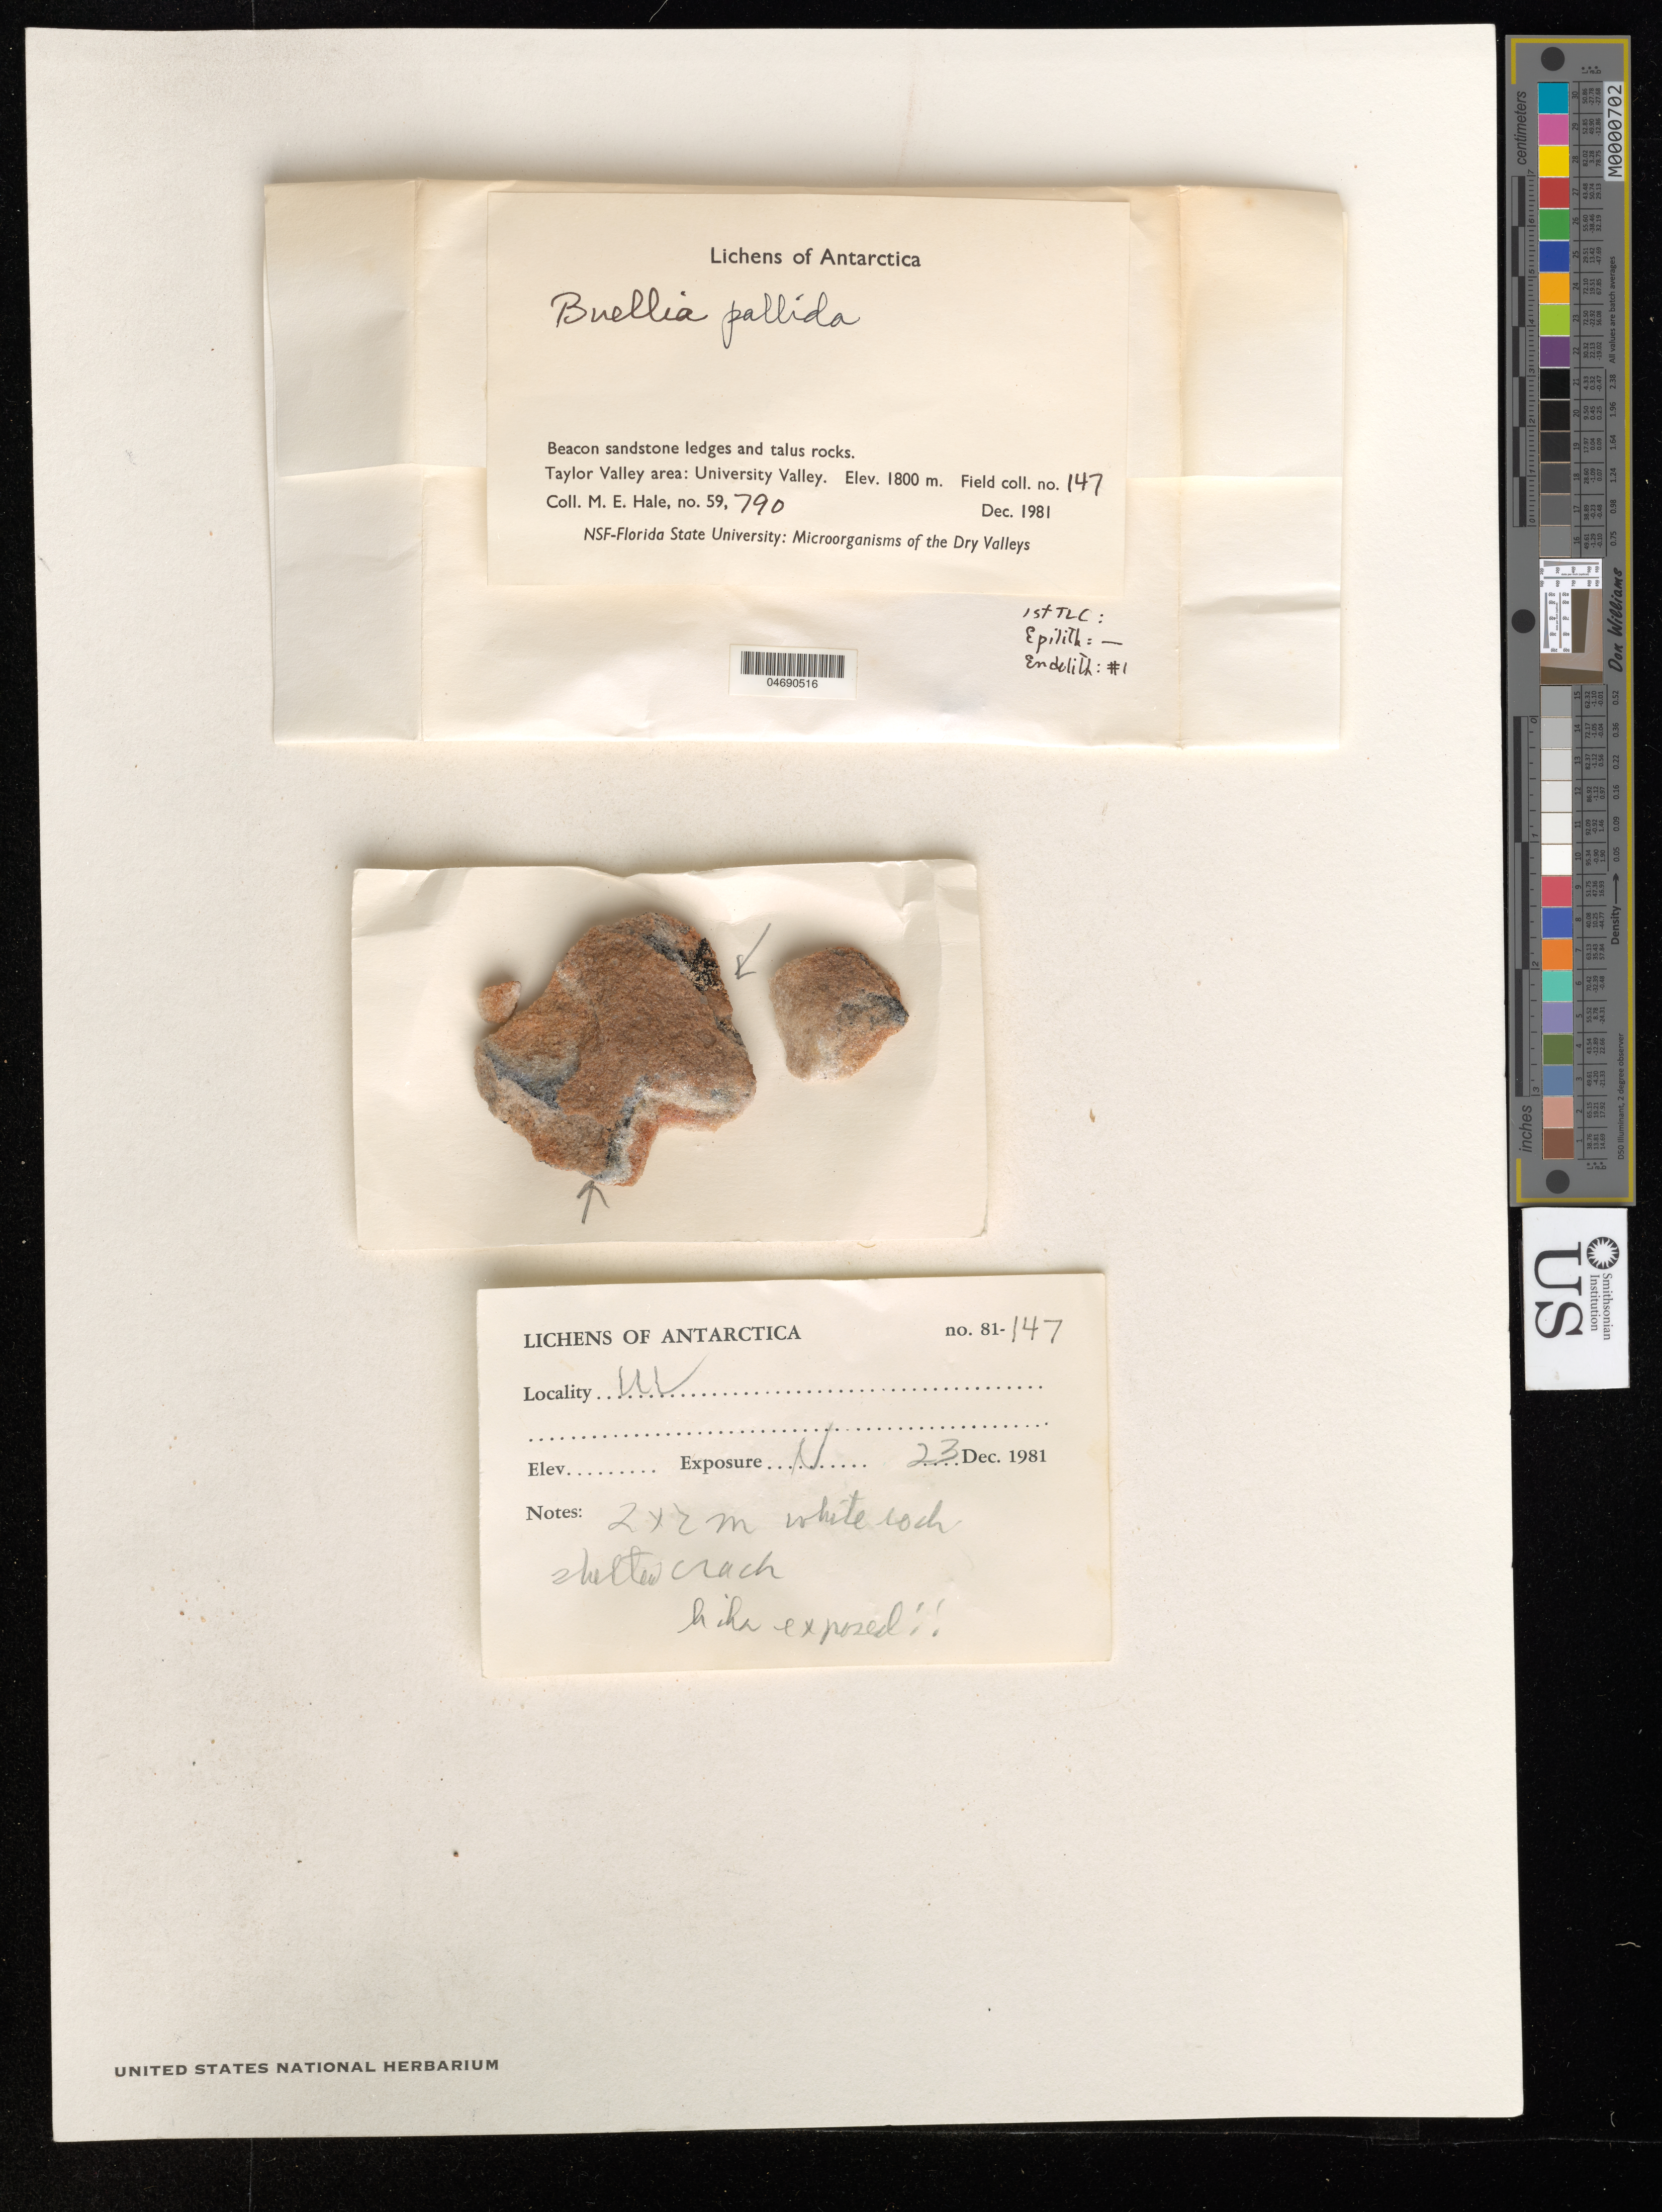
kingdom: Fungi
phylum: Ascomycota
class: Lecanoromycetes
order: Caliciales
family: Caliciaceae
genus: Buellia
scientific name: Buellia pallida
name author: C.W. Dodge & G.E. Baker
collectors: M. Hale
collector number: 59,790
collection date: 1981-12-23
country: Antarctica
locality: Taylor Valley area: University Valley.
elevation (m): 1800